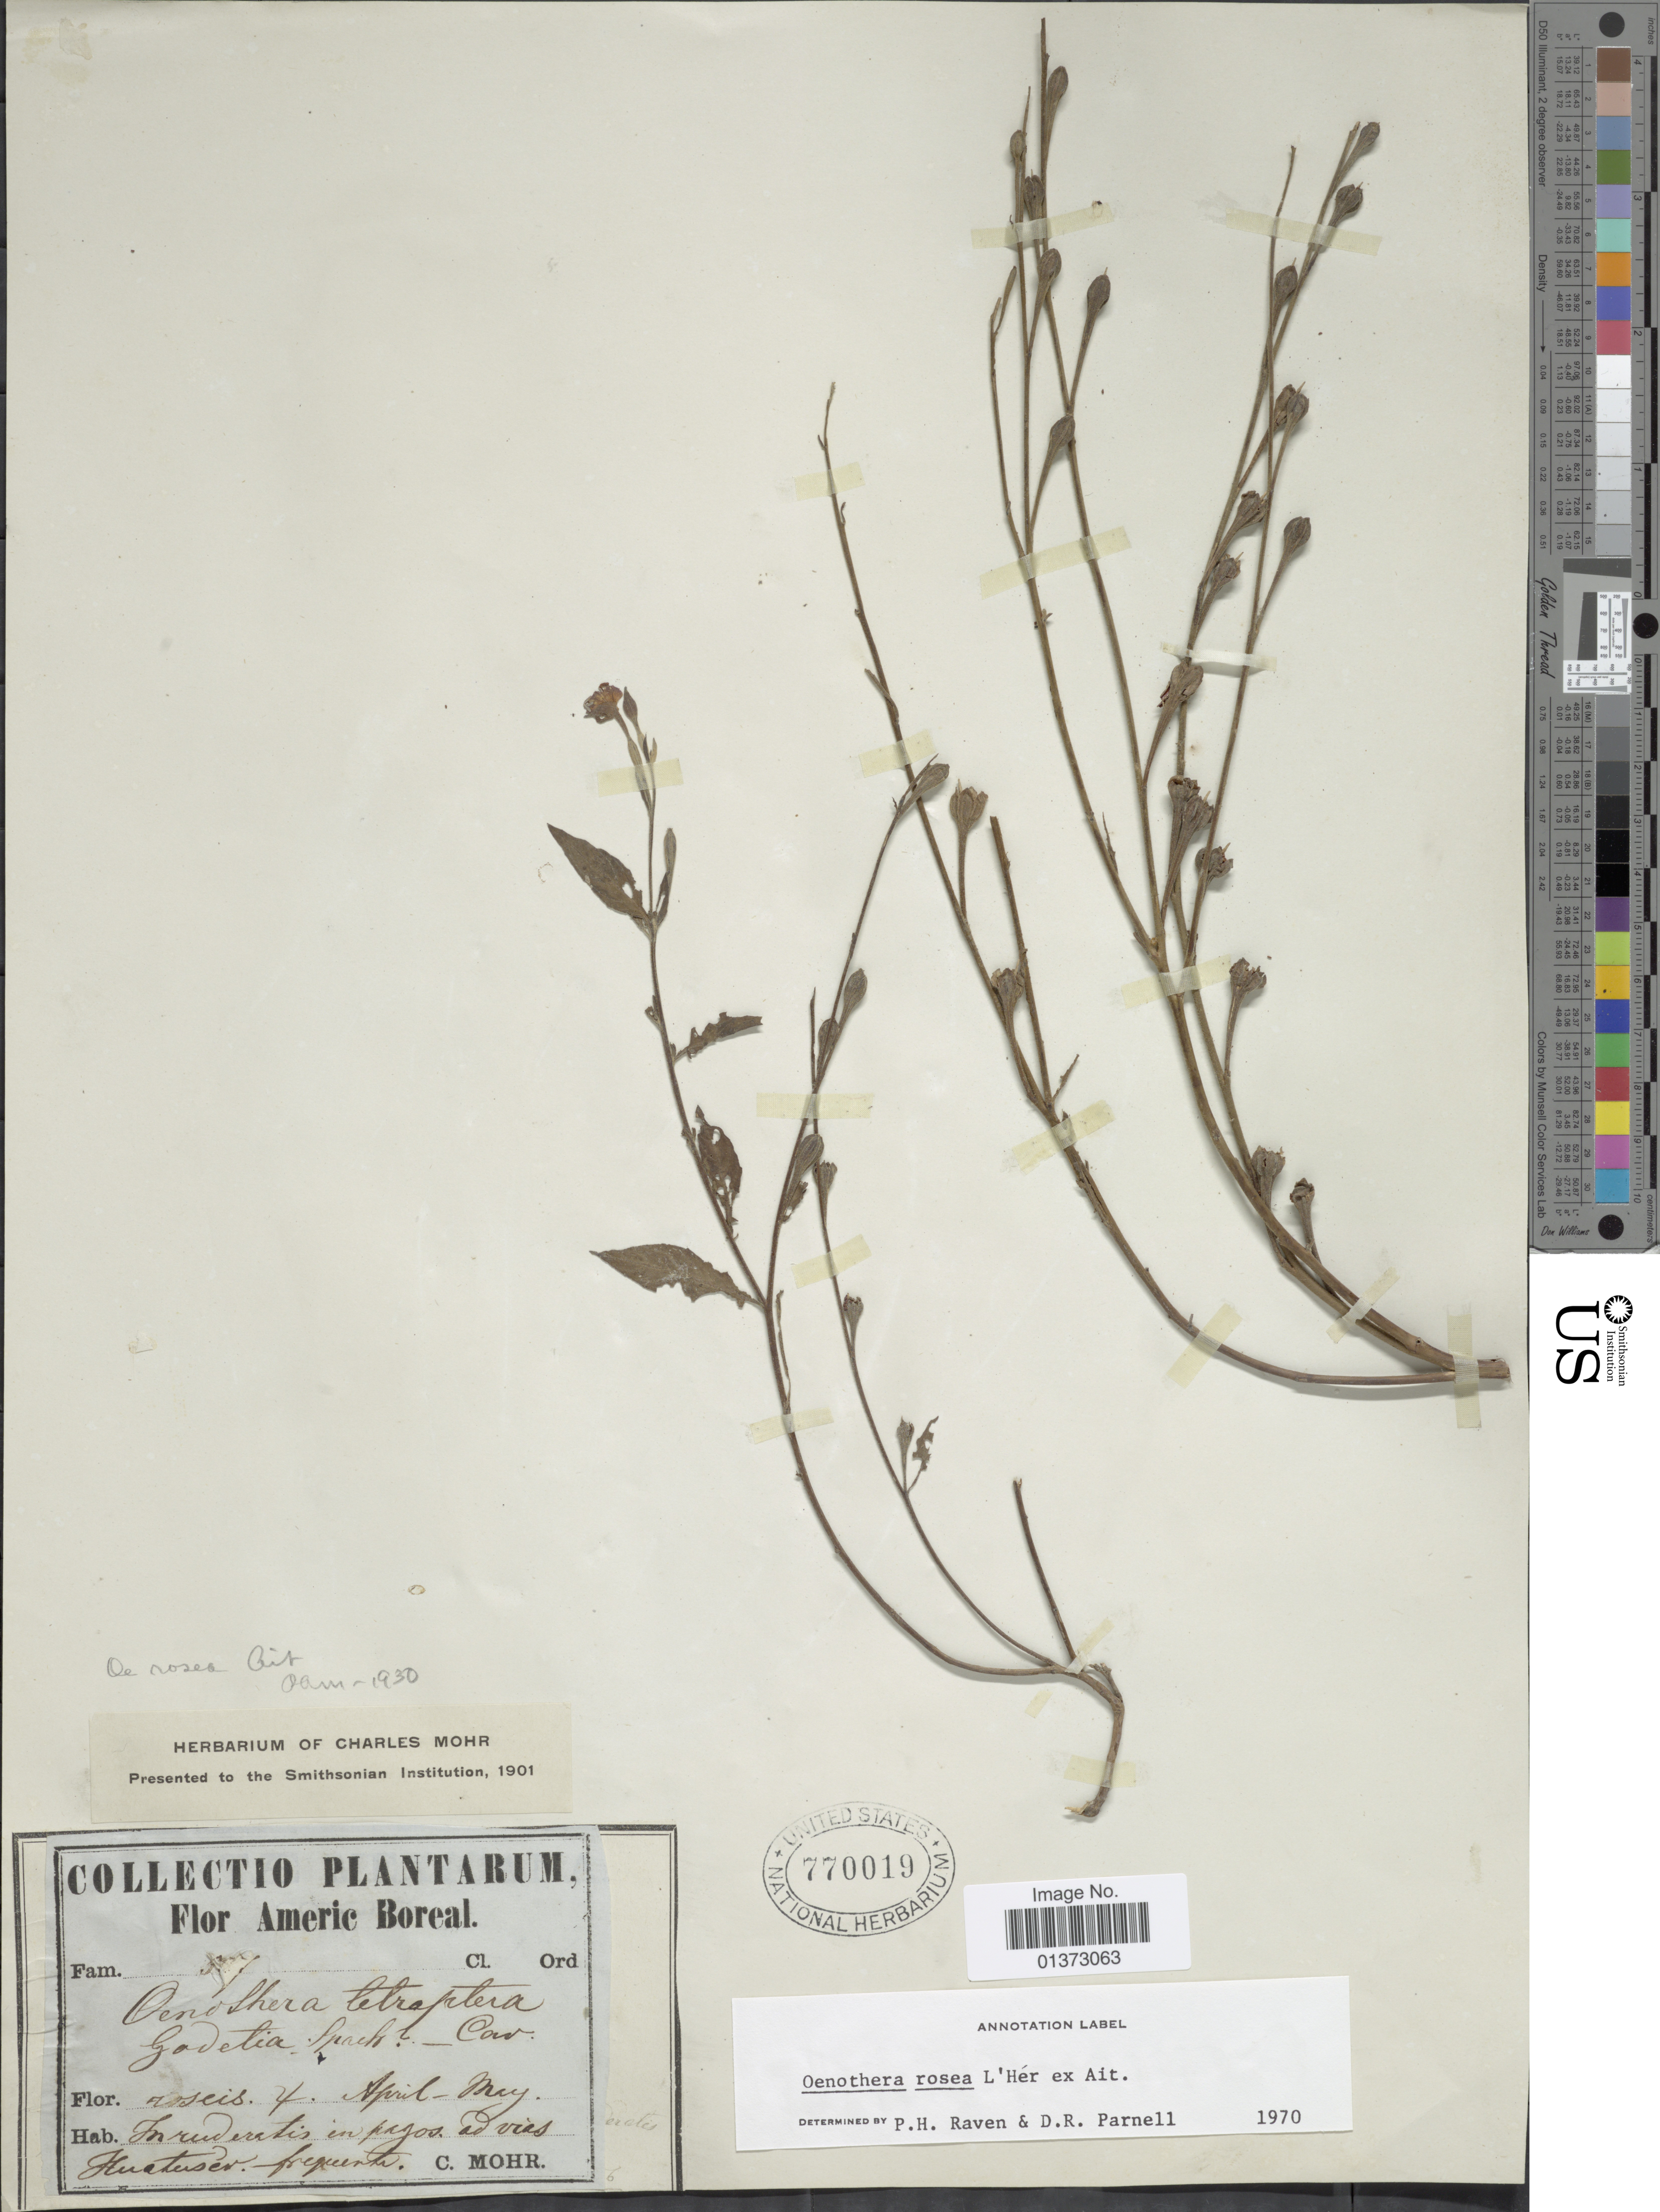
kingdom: Plantae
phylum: Tracheophyta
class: Magnoliopsida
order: Myrtales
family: Onagraceae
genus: Oenothera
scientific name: Oenothera rosea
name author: L'Hér. ex Aiton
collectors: C. T. Mohr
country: Mexico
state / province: Veracruz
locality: Americ Boreal, in ruderatis in pagos ad vias Huatusco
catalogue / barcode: US 770019